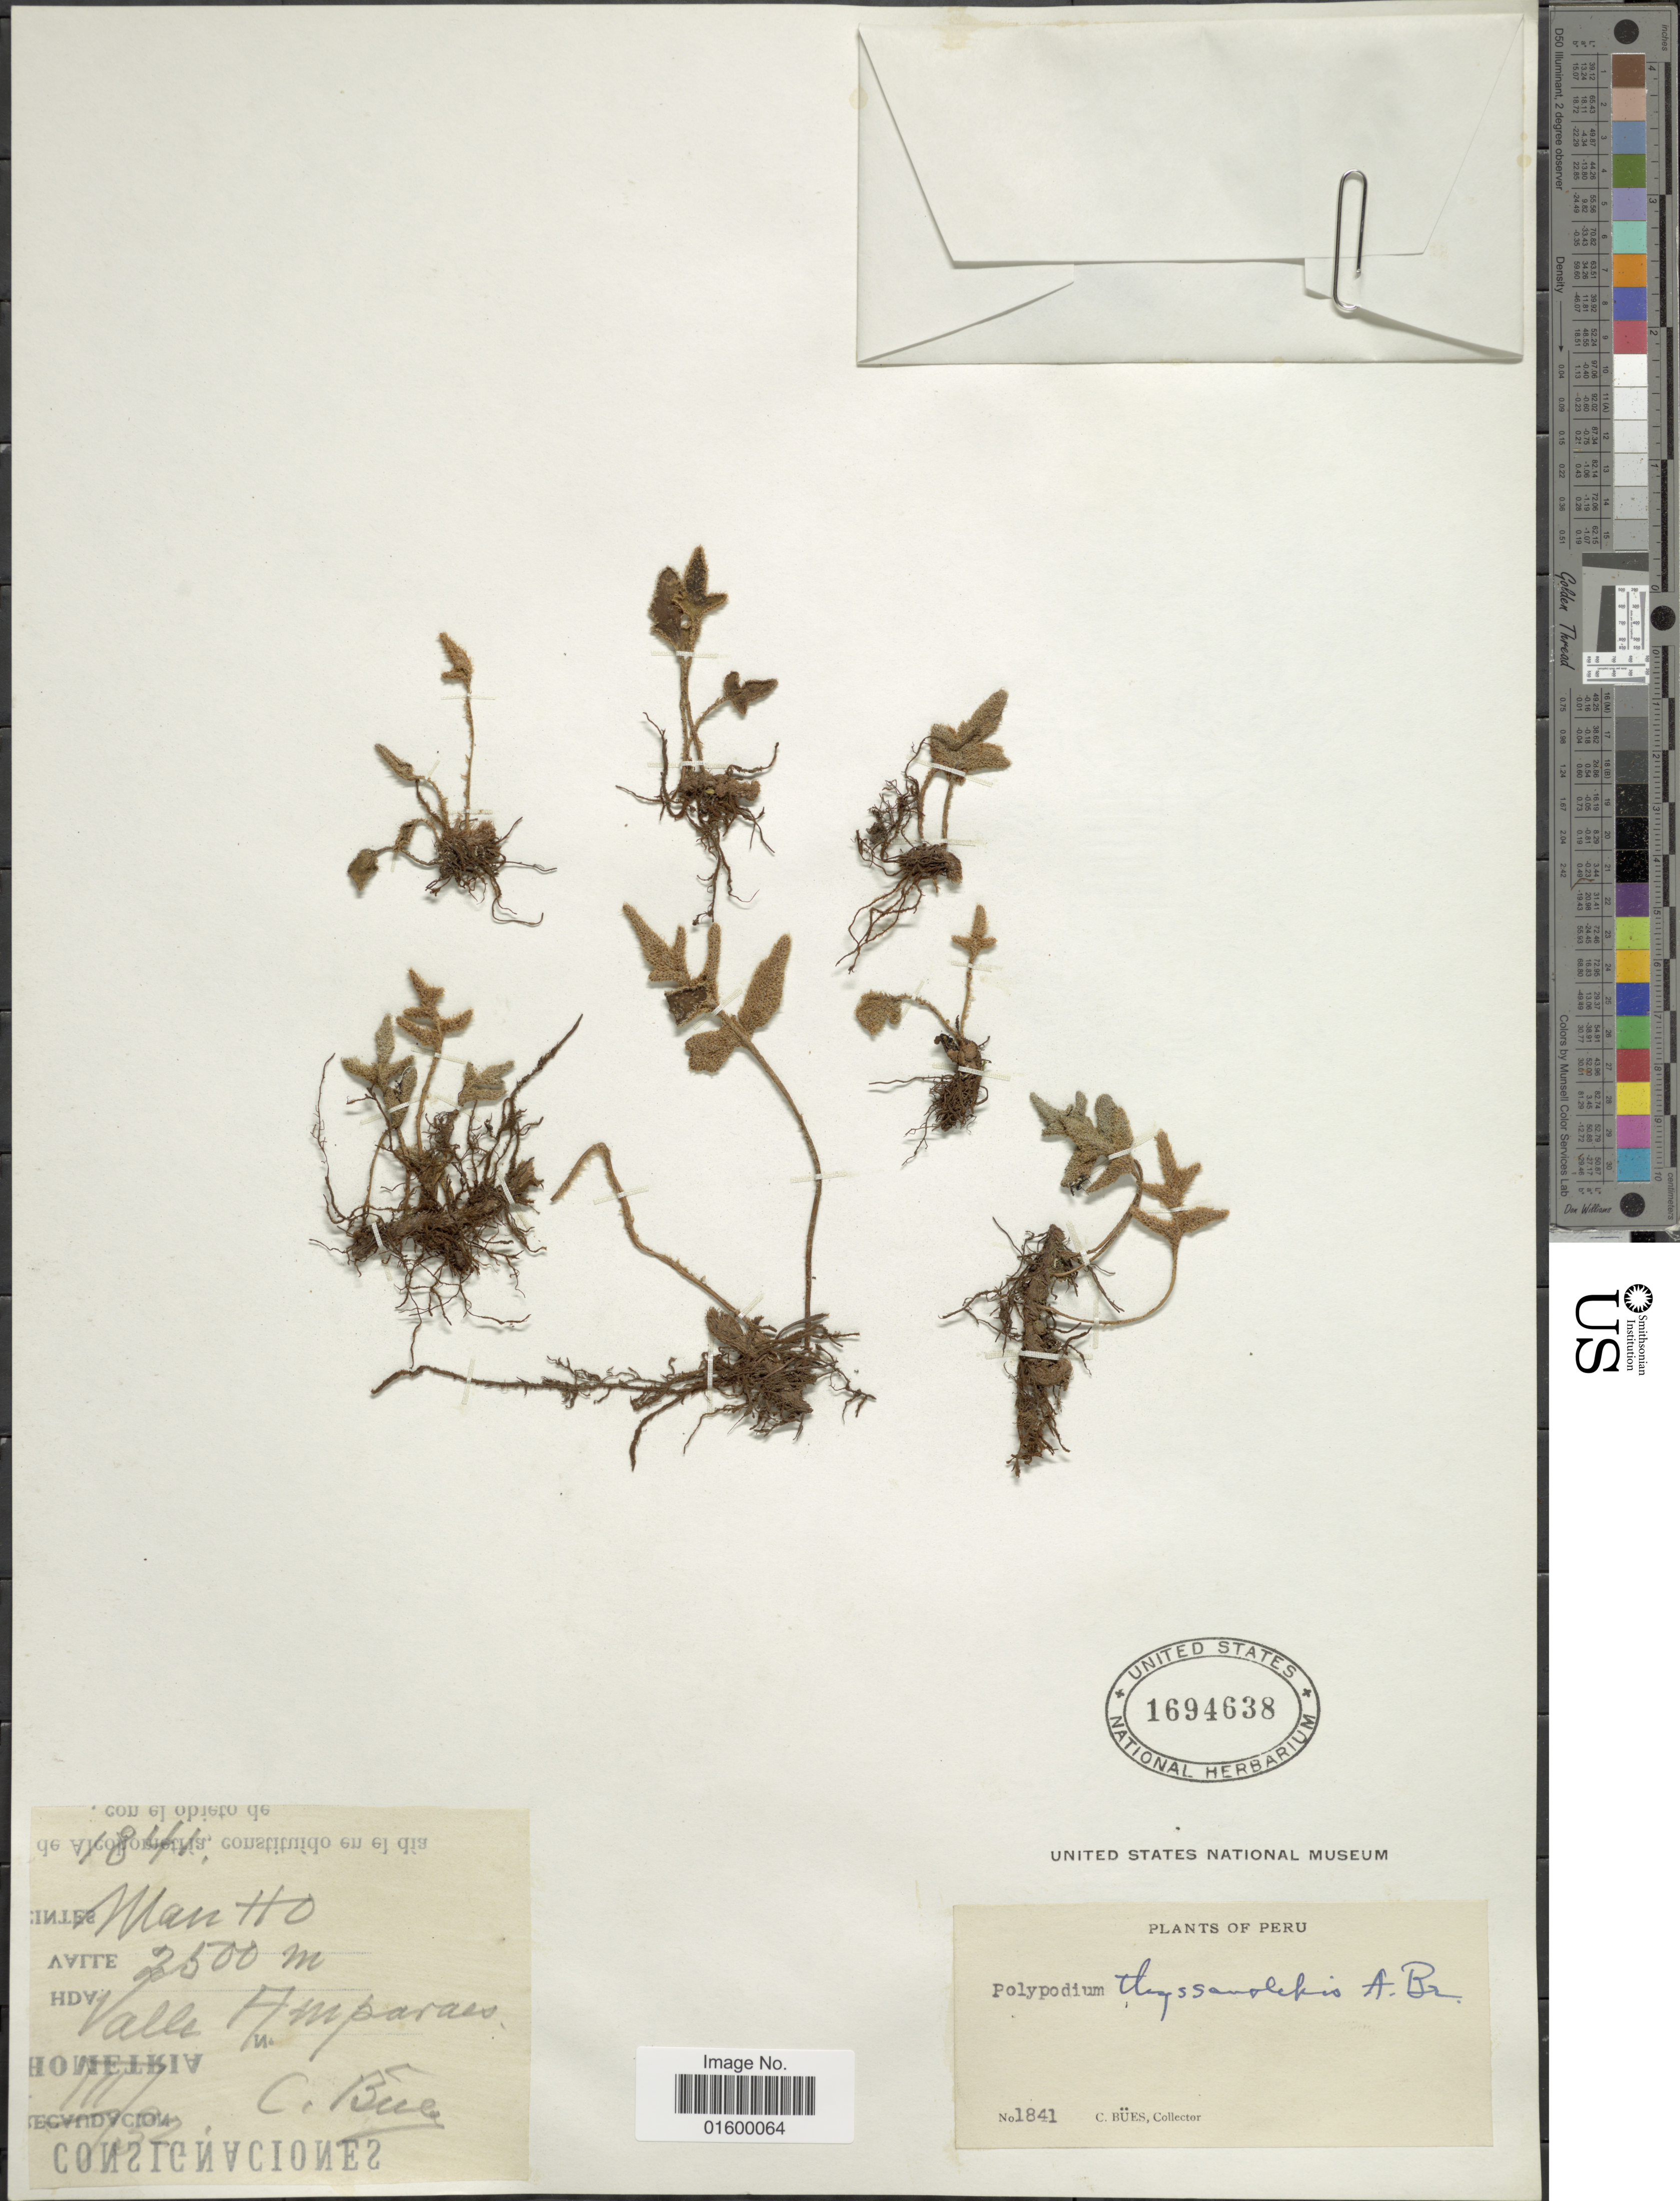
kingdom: Plantae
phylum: Tracheophyta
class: Polypodiopsida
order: Polypodiales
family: Polypodiaceae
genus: Pleopeltis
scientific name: Pleopeltis thyssanolepis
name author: (A. Braun ex Klotzsch) E.G. Andrews & Windham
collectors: C. Bues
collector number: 1841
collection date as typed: Transcribed d/m/y: /3/32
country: Peru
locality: Mantto, Valle Amparaes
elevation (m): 2500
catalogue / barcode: US 1694638